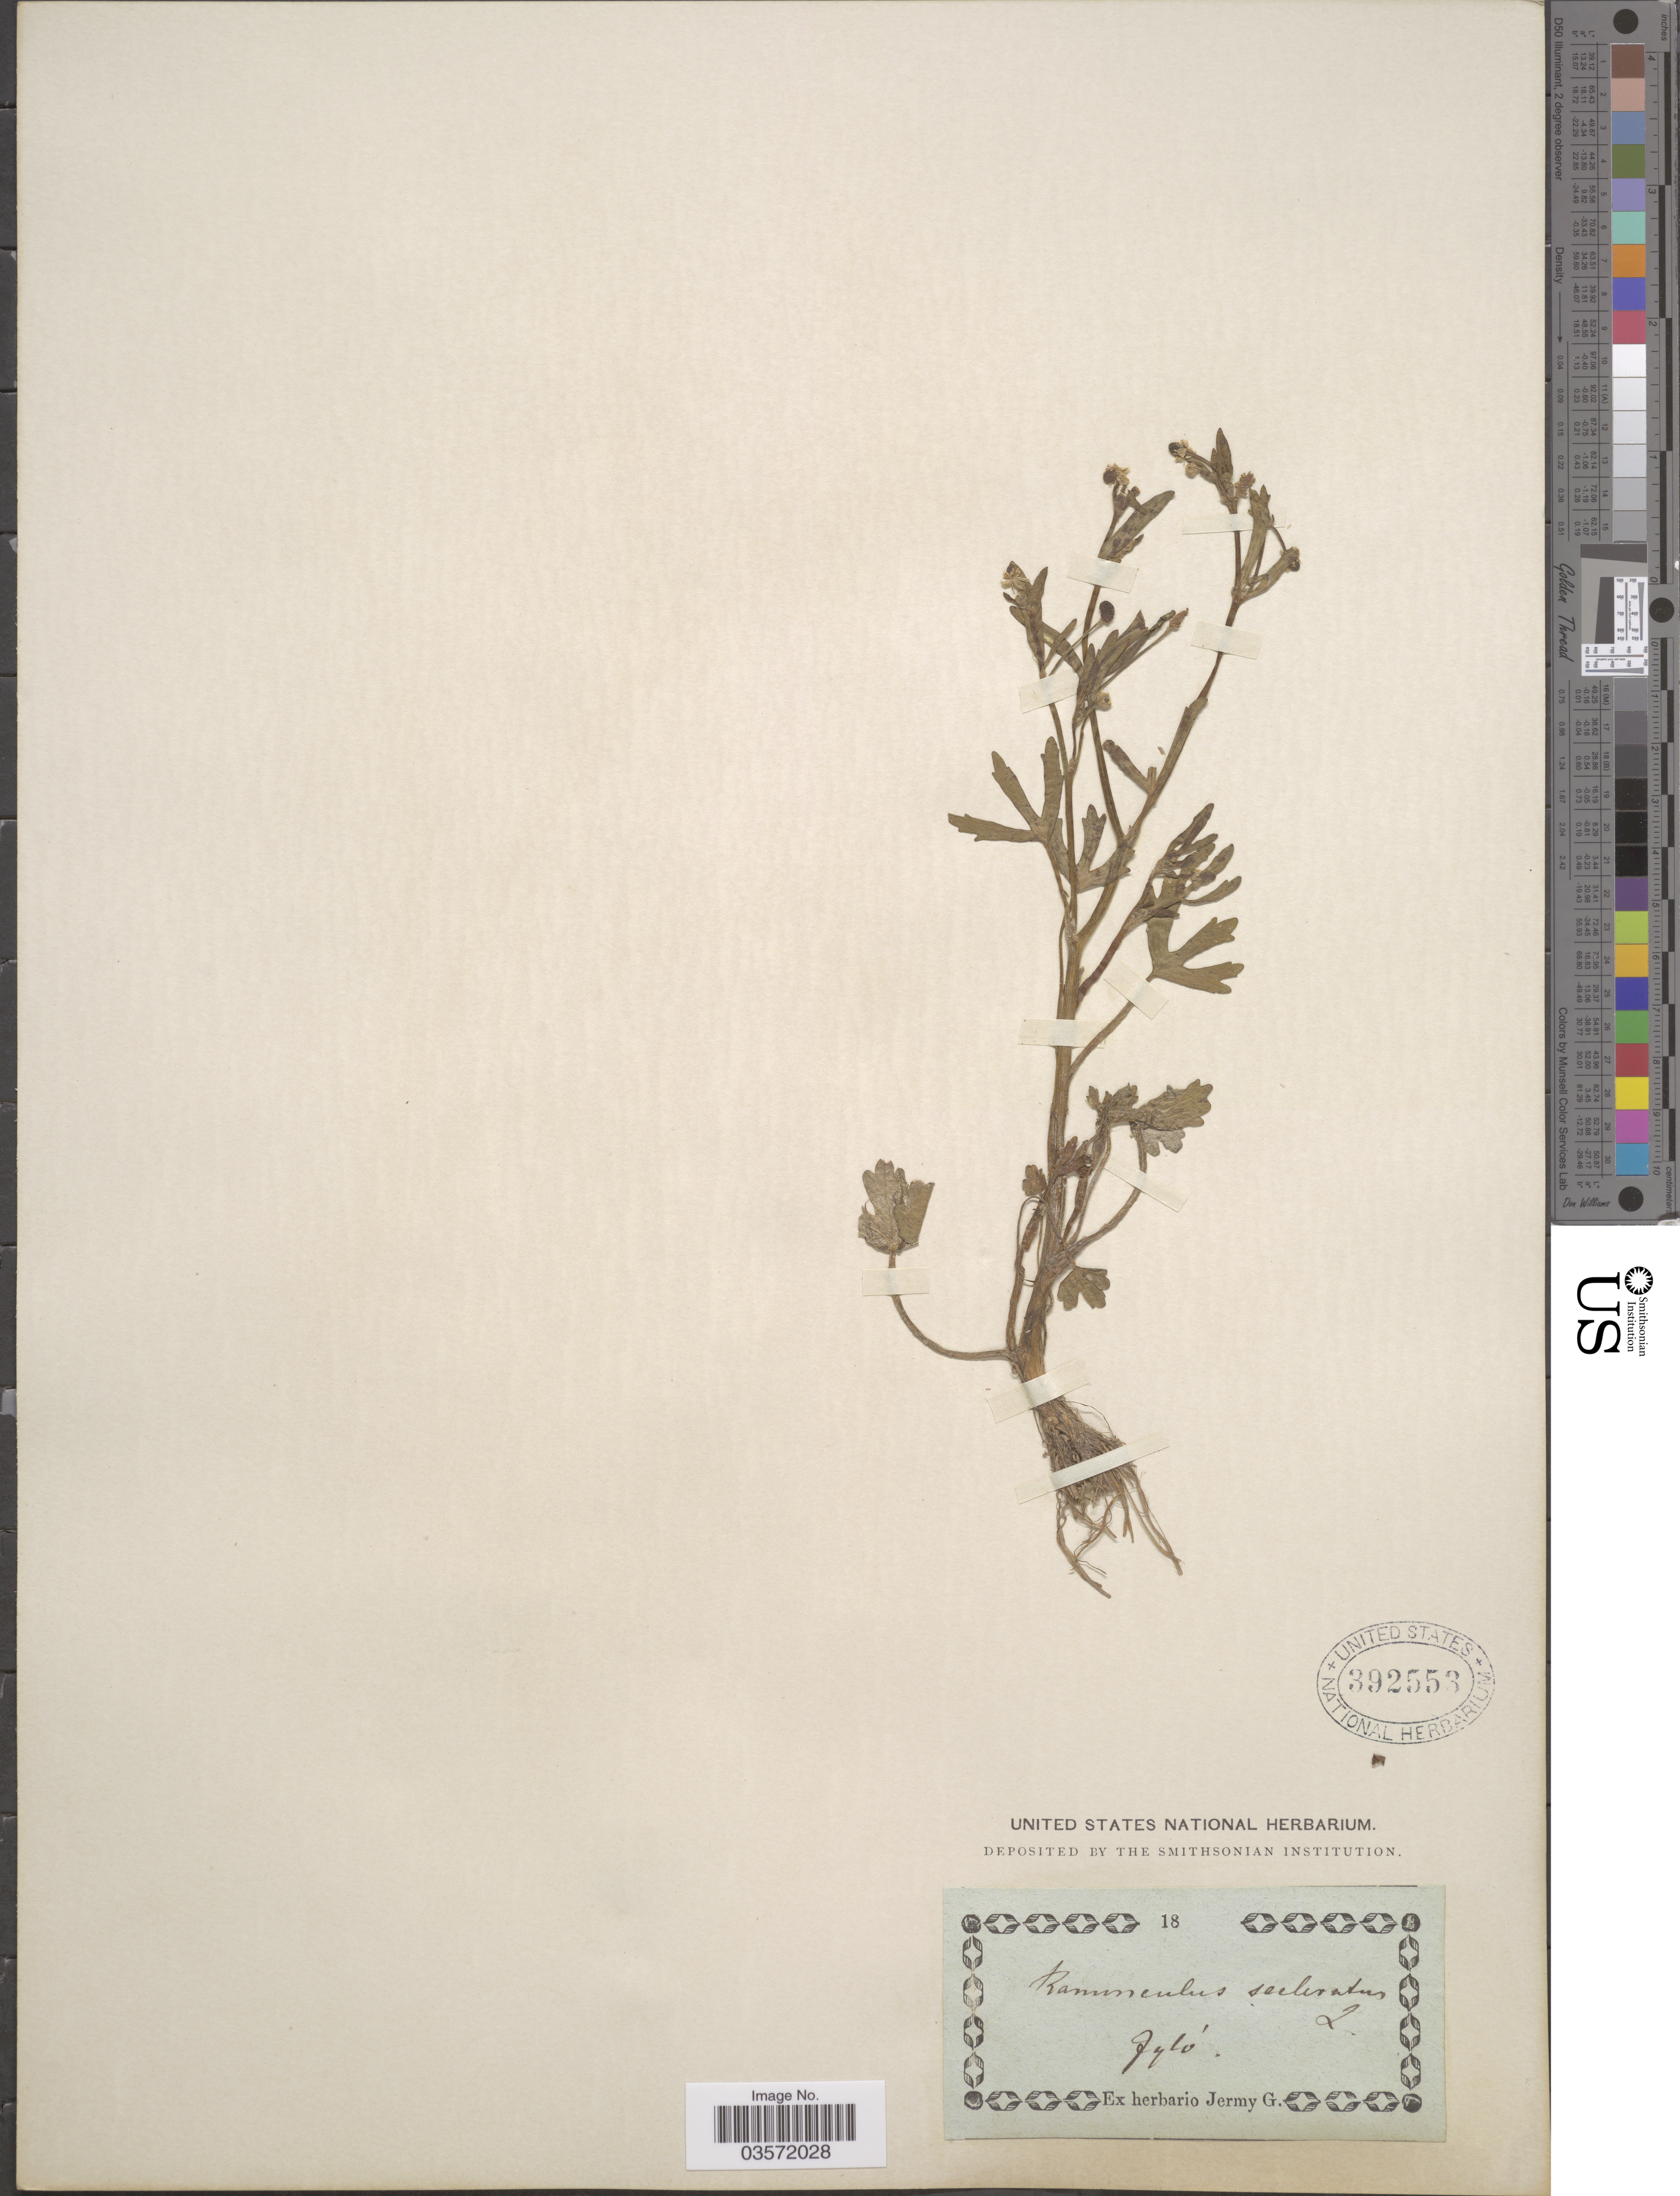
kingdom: Plantae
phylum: Tracheophyta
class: Magnoliopsida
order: Ranunculales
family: Ranunculaceae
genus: Ranunculus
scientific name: Ranunculus sceleratus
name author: L.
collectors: ex herb. G. Jermy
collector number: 2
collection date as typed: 18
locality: Fylo. [interpreted]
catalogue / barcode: US 392553